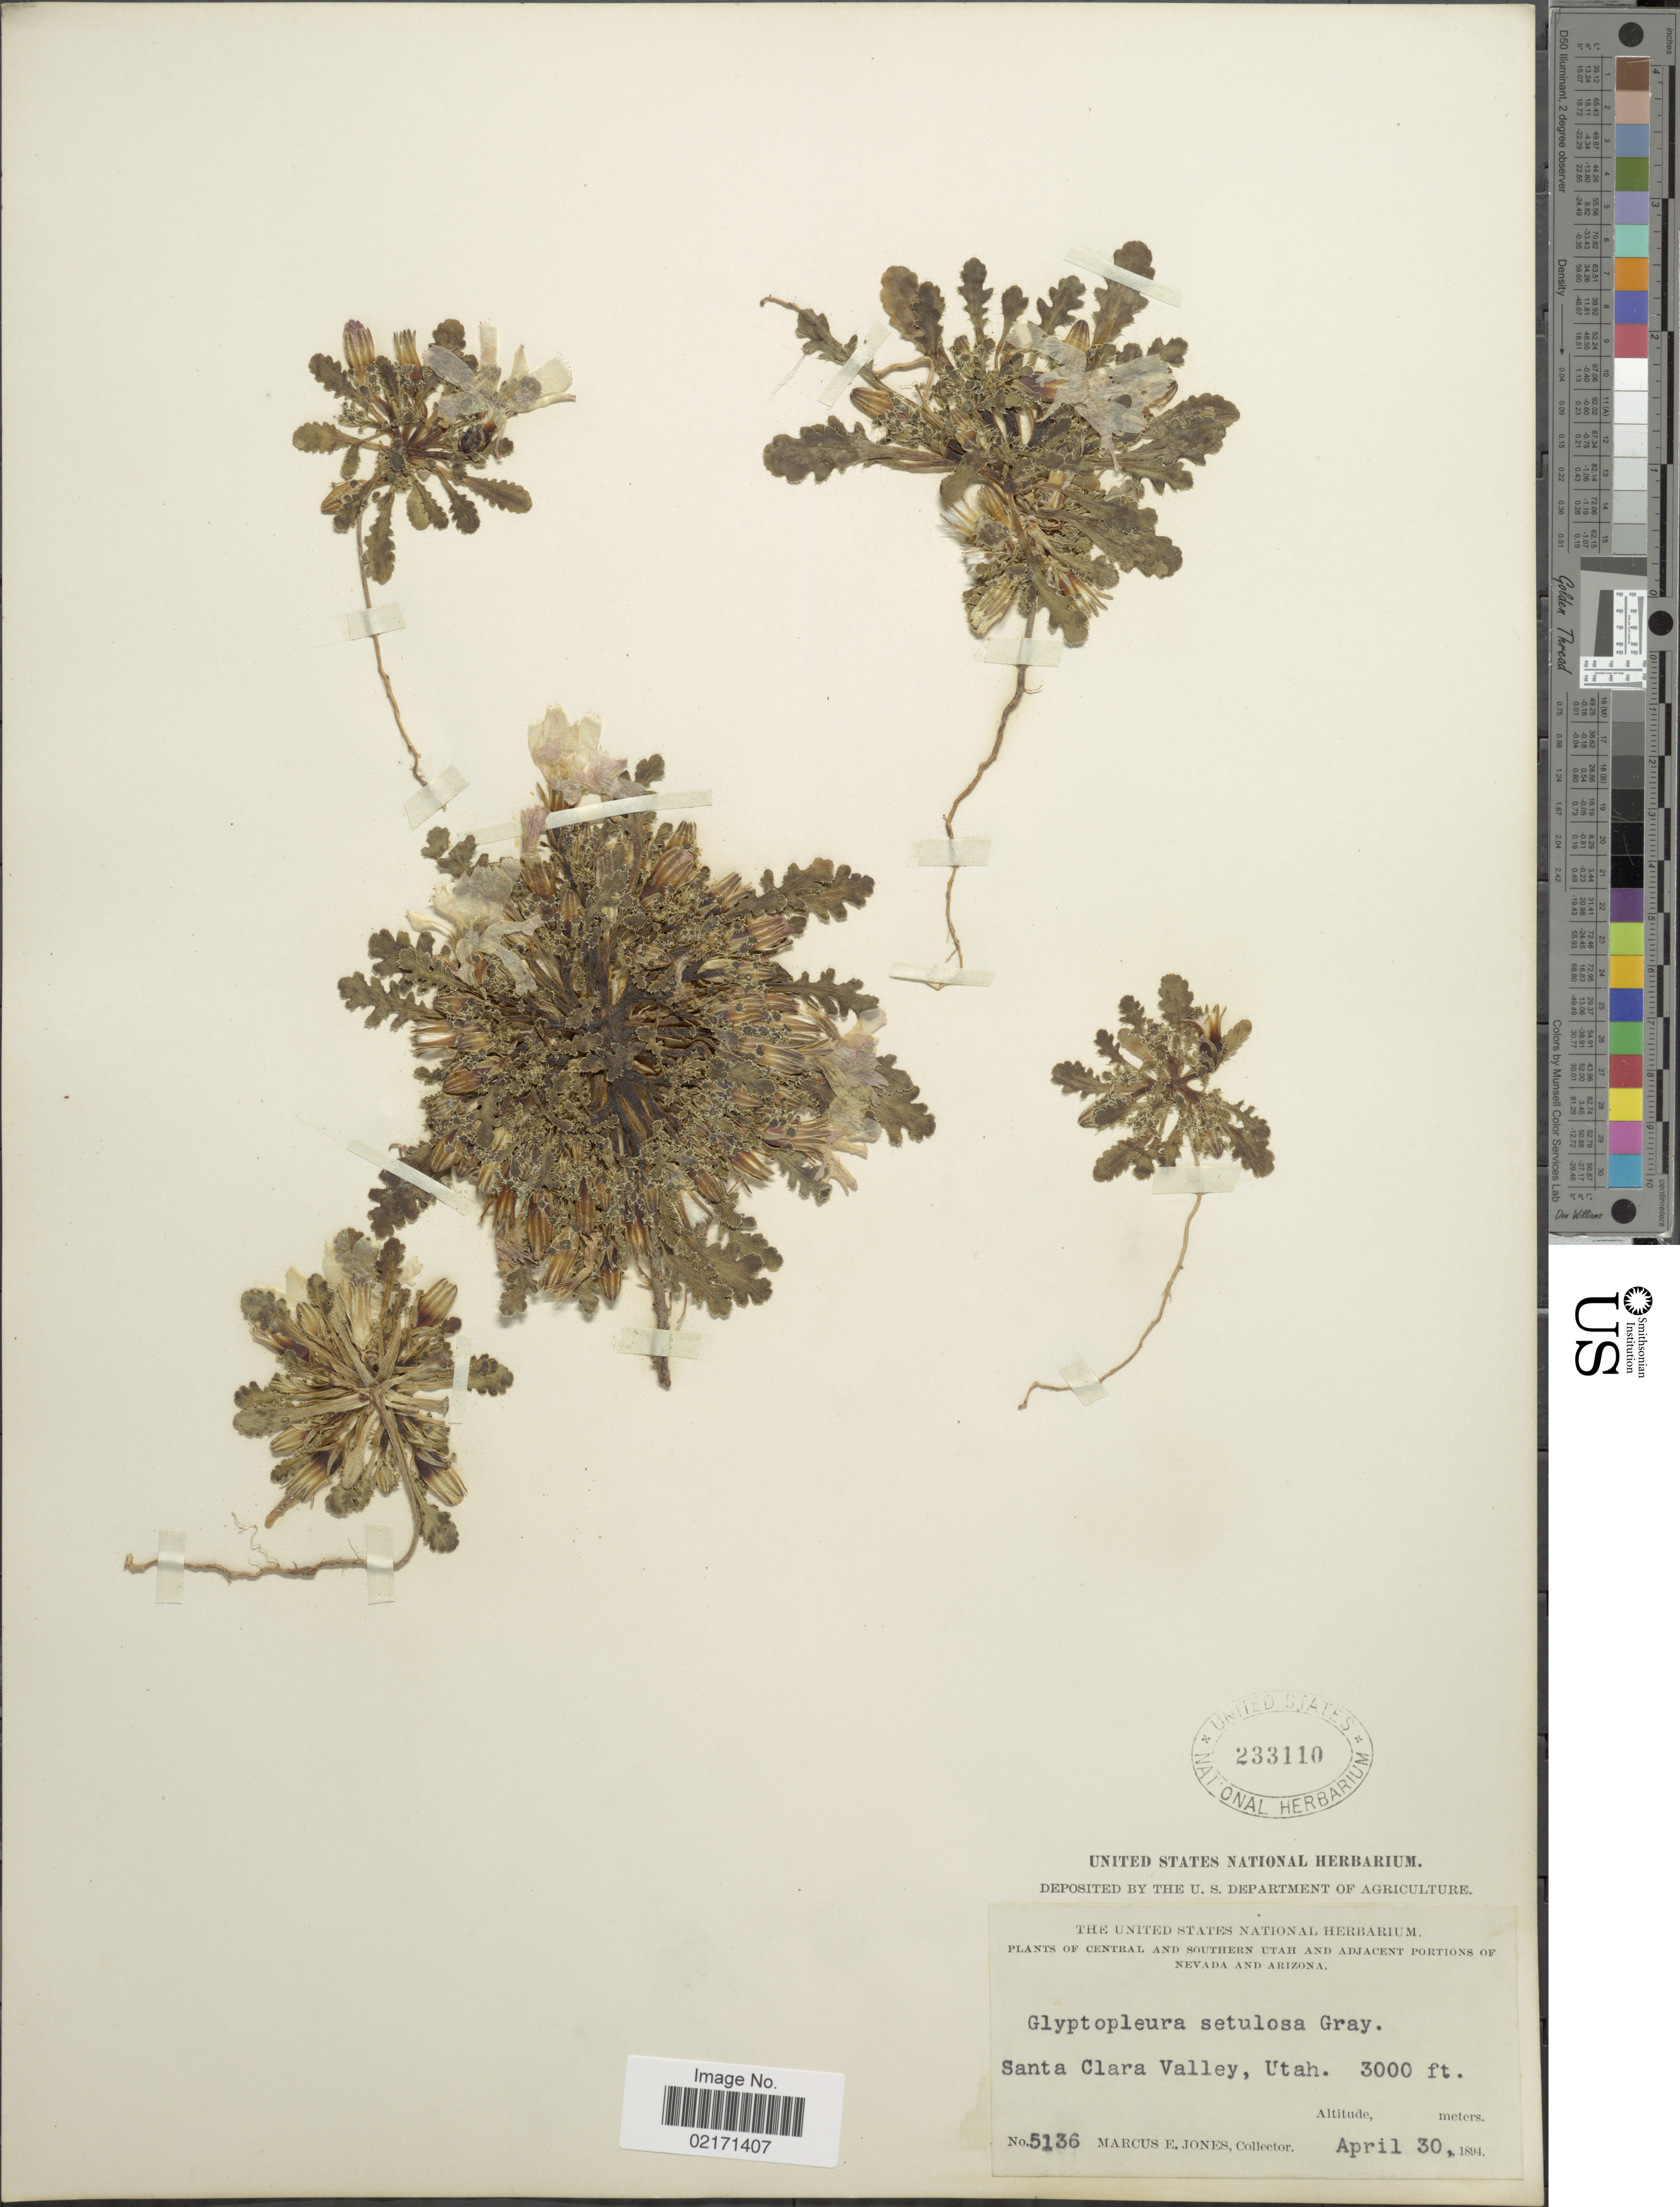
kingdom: Plantae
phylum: Tracheophyta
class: Magnoliopsida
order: Asterales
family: Asteraceae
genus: Glyptopleura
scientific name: Glyptopleura setulosa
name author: A. Gray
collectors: M. E. Jones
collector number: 5136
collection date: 1894-04-30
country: United States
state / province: Utah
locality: Central and Southern Utah and Adjacent Portions of Nevada and Arizona, Santa Clara Valley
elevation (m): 914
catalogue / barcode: US 233110